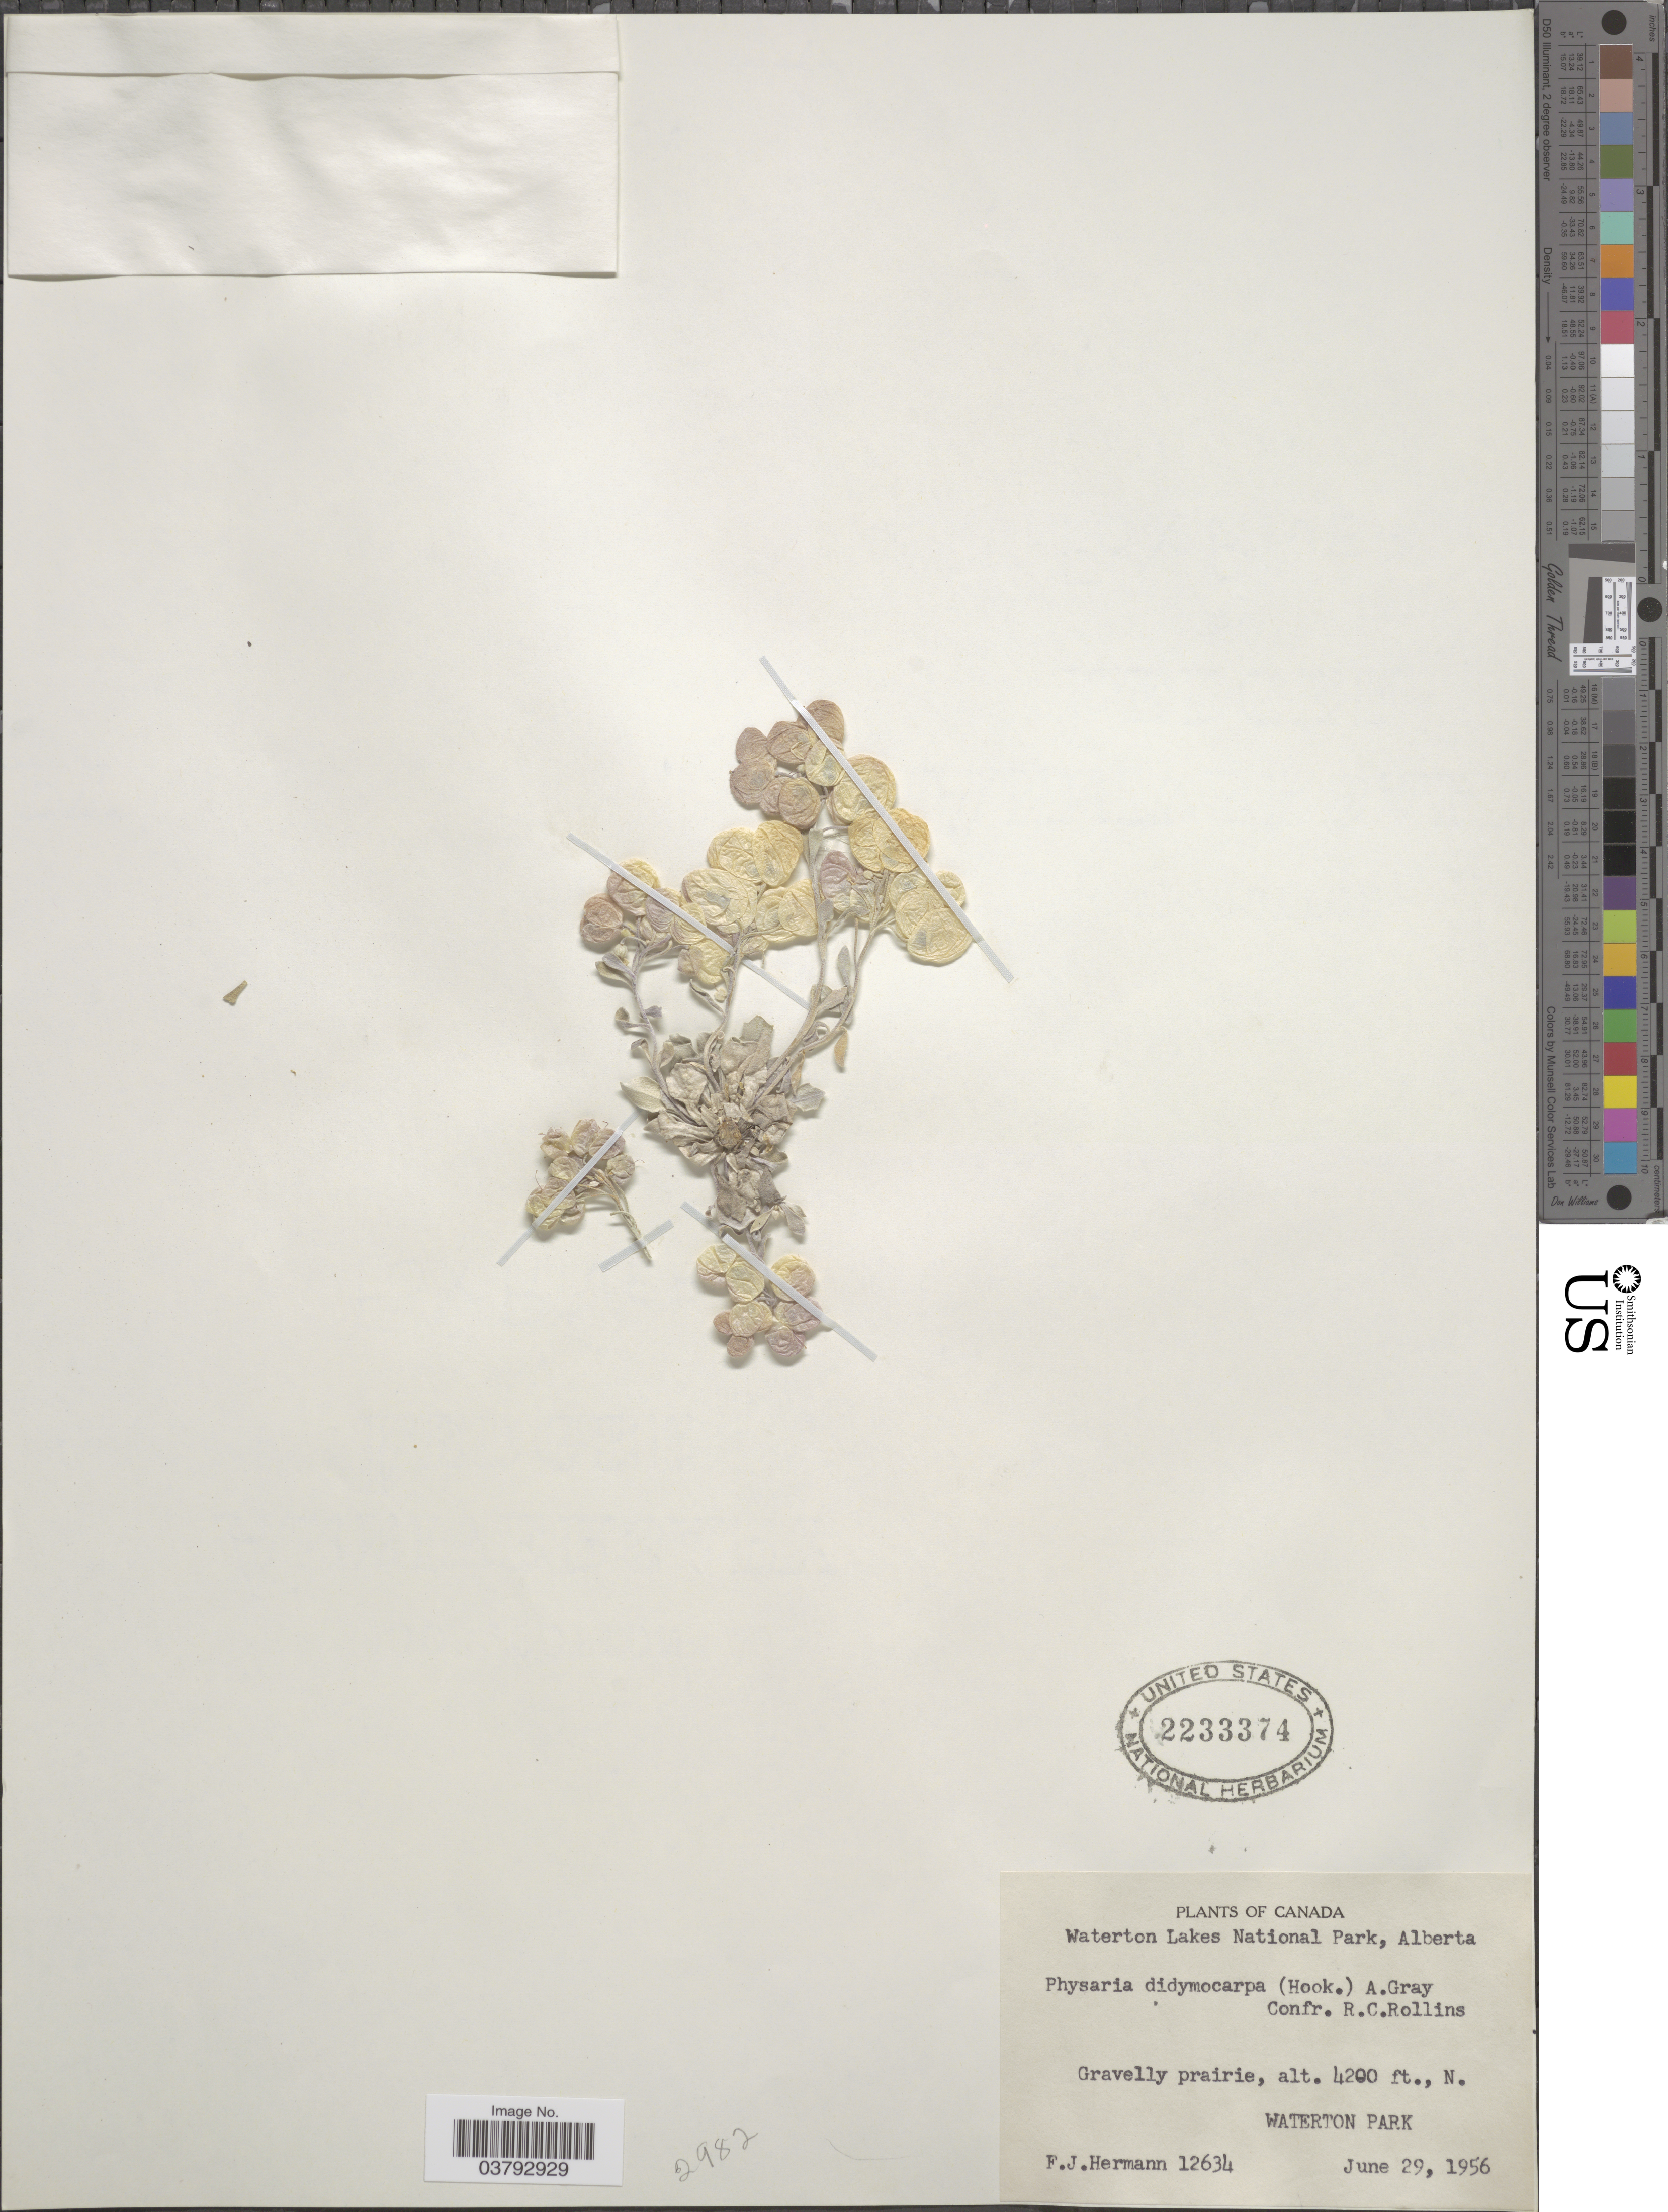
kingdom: Plantae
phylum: Tracheophyta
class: Magnoliopsida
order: Brassicales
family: Brassicaceae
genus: Physaria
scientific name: Physaria didymocarpa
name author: (Hook.) A. Gray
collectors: F. J. Hermann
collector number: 12634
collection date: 1956-06-29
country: Canada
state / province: Alberta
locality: Waterton Lakes National Park. Waterton Park.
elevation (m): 1280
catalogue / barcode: US 2233374